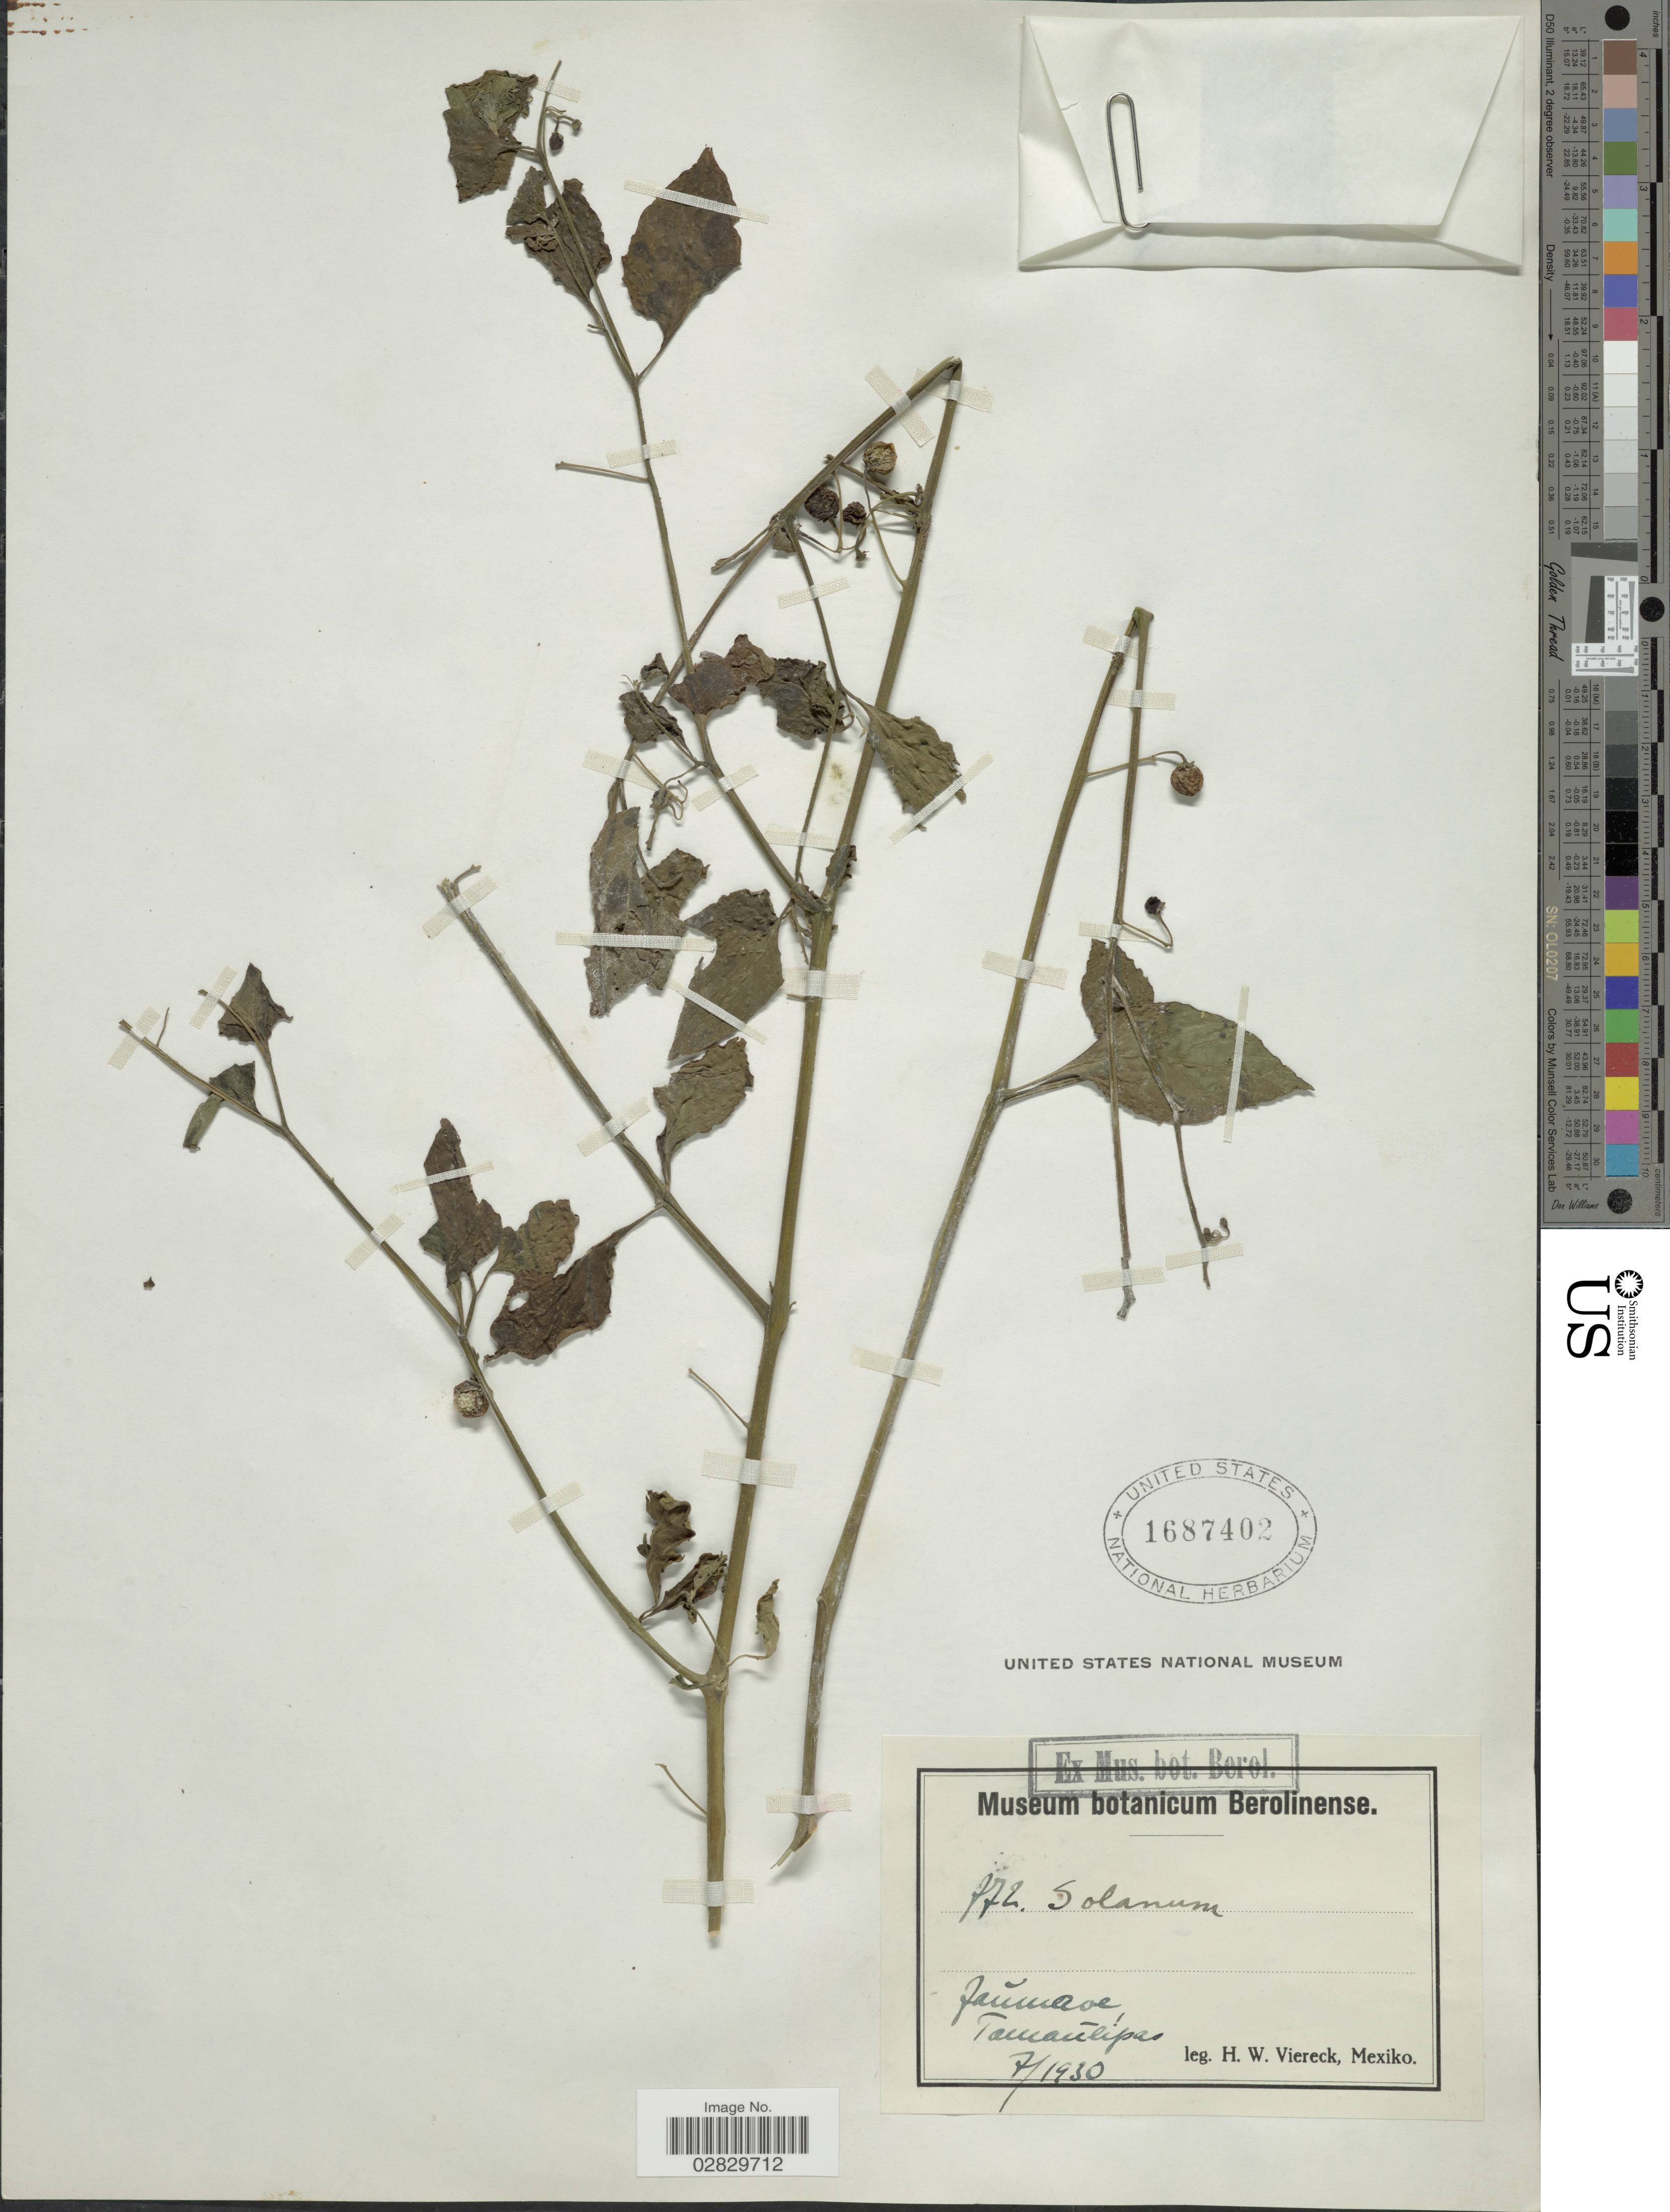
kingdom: Plantae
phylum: Tracheophyta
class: Magnoliopsida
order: Solanales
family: Solanaceae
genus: Solanum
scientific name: Solanum nigrescens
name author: M. Martens & Galeotti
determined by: Knapp, S. D.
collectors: H. W. Viereck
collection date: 1930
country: Mexico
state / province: Tamaulipas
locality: Jaumave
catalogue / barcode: US 1687402